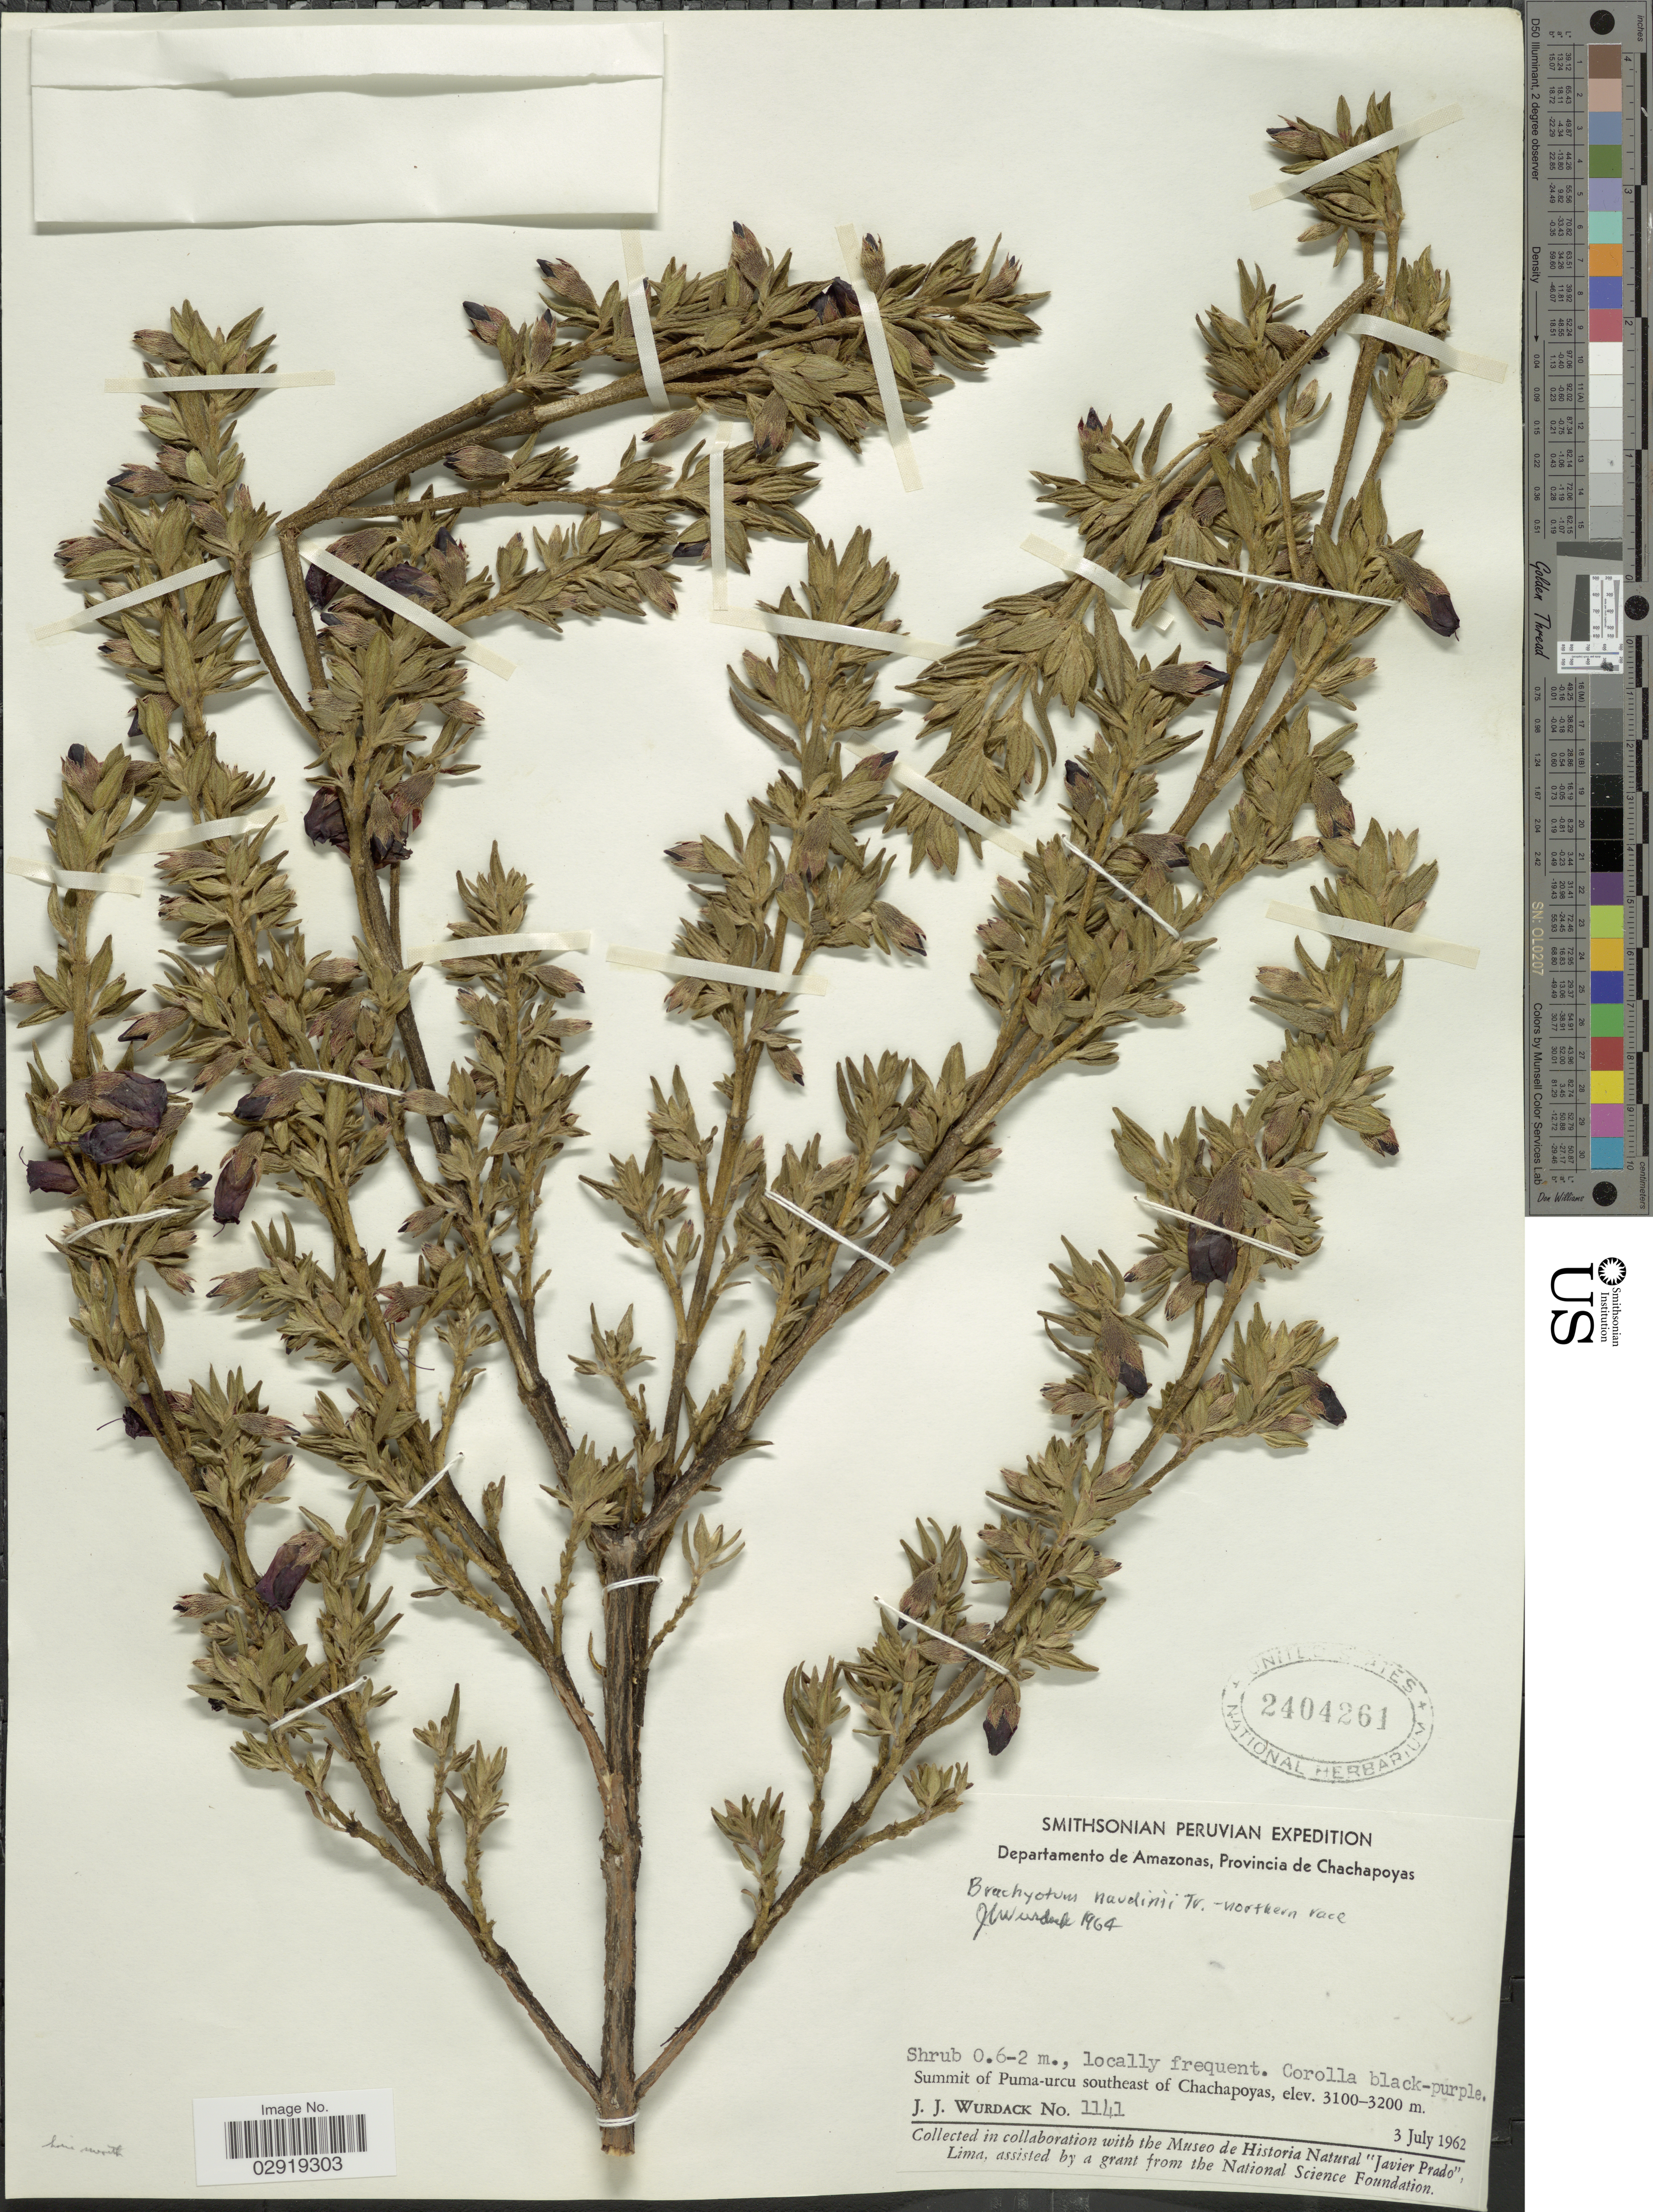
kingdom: Plantae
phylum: Tracheophyta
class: Magnoliopsida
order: Myrtales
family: Melastomataceae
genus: Brachyotum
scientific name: Brachyotum naudinii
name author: Triana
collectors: J. J. Wurdack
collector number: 1141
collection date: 1962-07-03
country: Peru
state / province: Amazonas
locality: Departamento de Amazonas, Provincia de Chachapoyas. Summit of Puma-urcu southeast of Chachapoyas.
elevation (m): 3100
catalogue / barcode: US 2404261